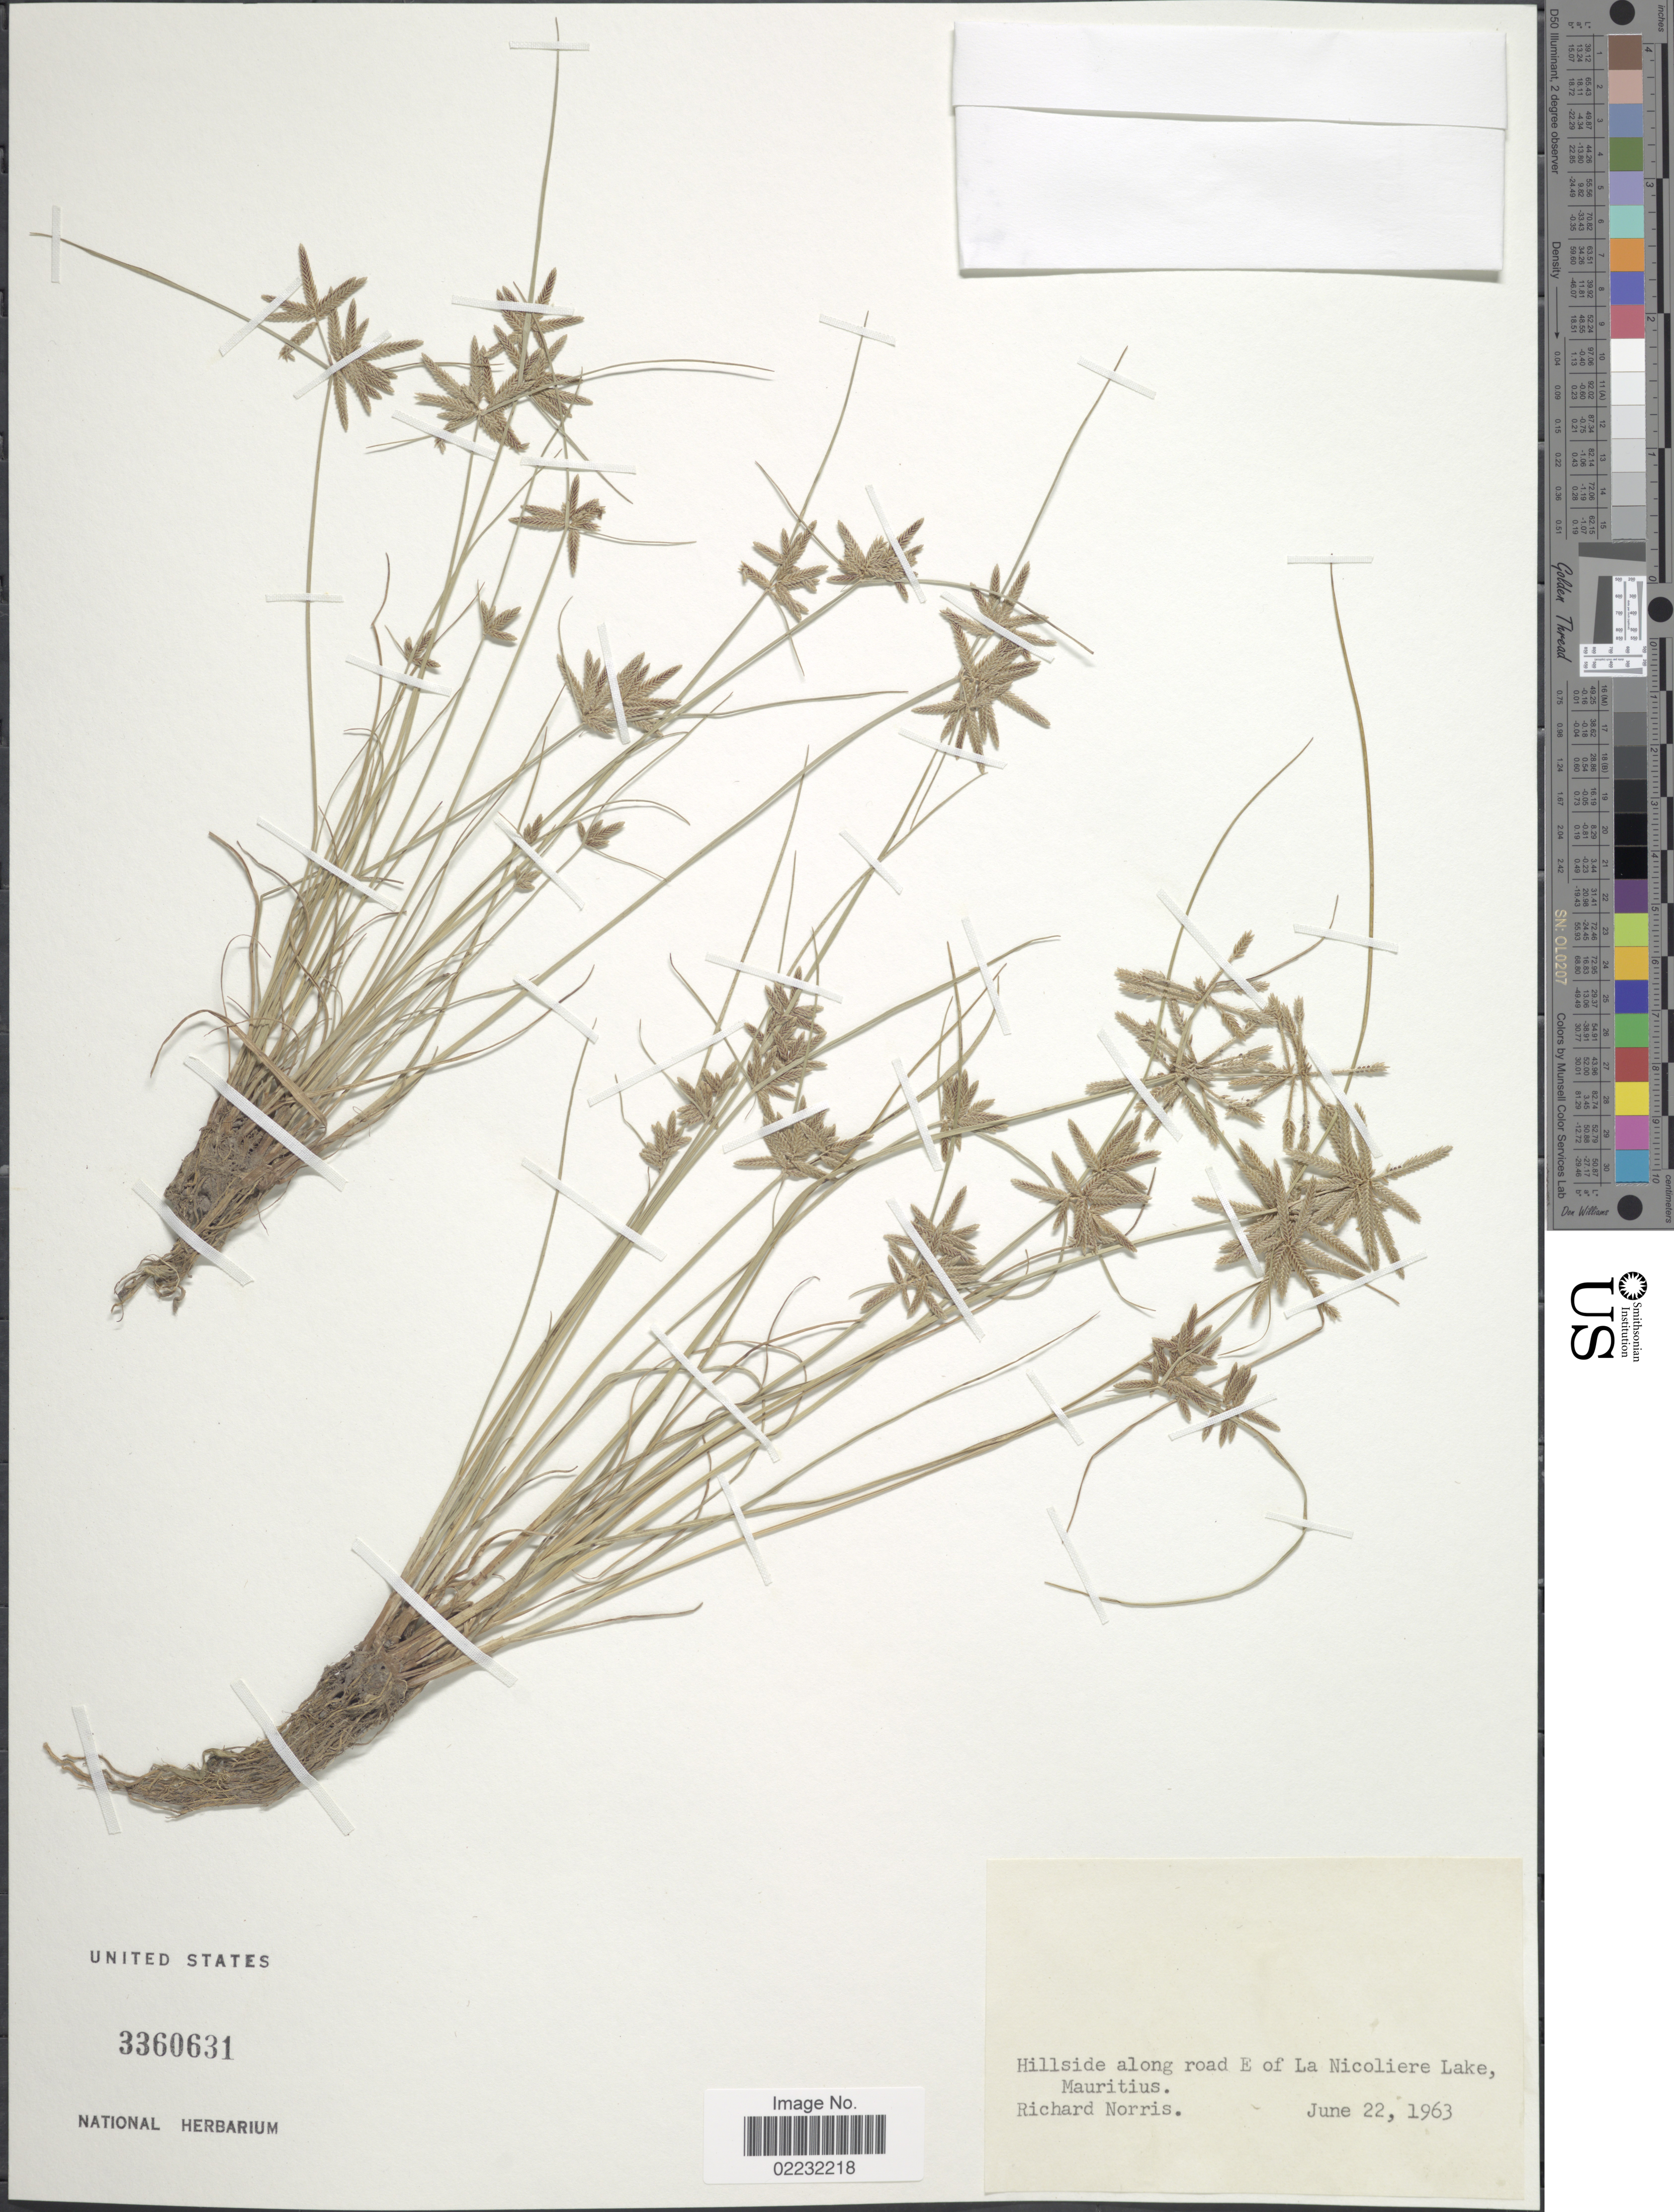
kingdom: Plantae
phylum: Tracheophyta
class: Liliopsida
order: Poales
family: Cyperaceae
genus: Cyperus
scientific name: Cyperus flavidus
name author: Retz.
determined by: Strong, Mark T., (BOT), Smithsonian Institution - National Museum of Natural History (UNITED STATES)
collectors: R. E. Norris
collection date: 1963-06-22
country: Mauritius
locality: Hillside along road E of La Nicoliere Lake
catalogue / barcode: US 3360631